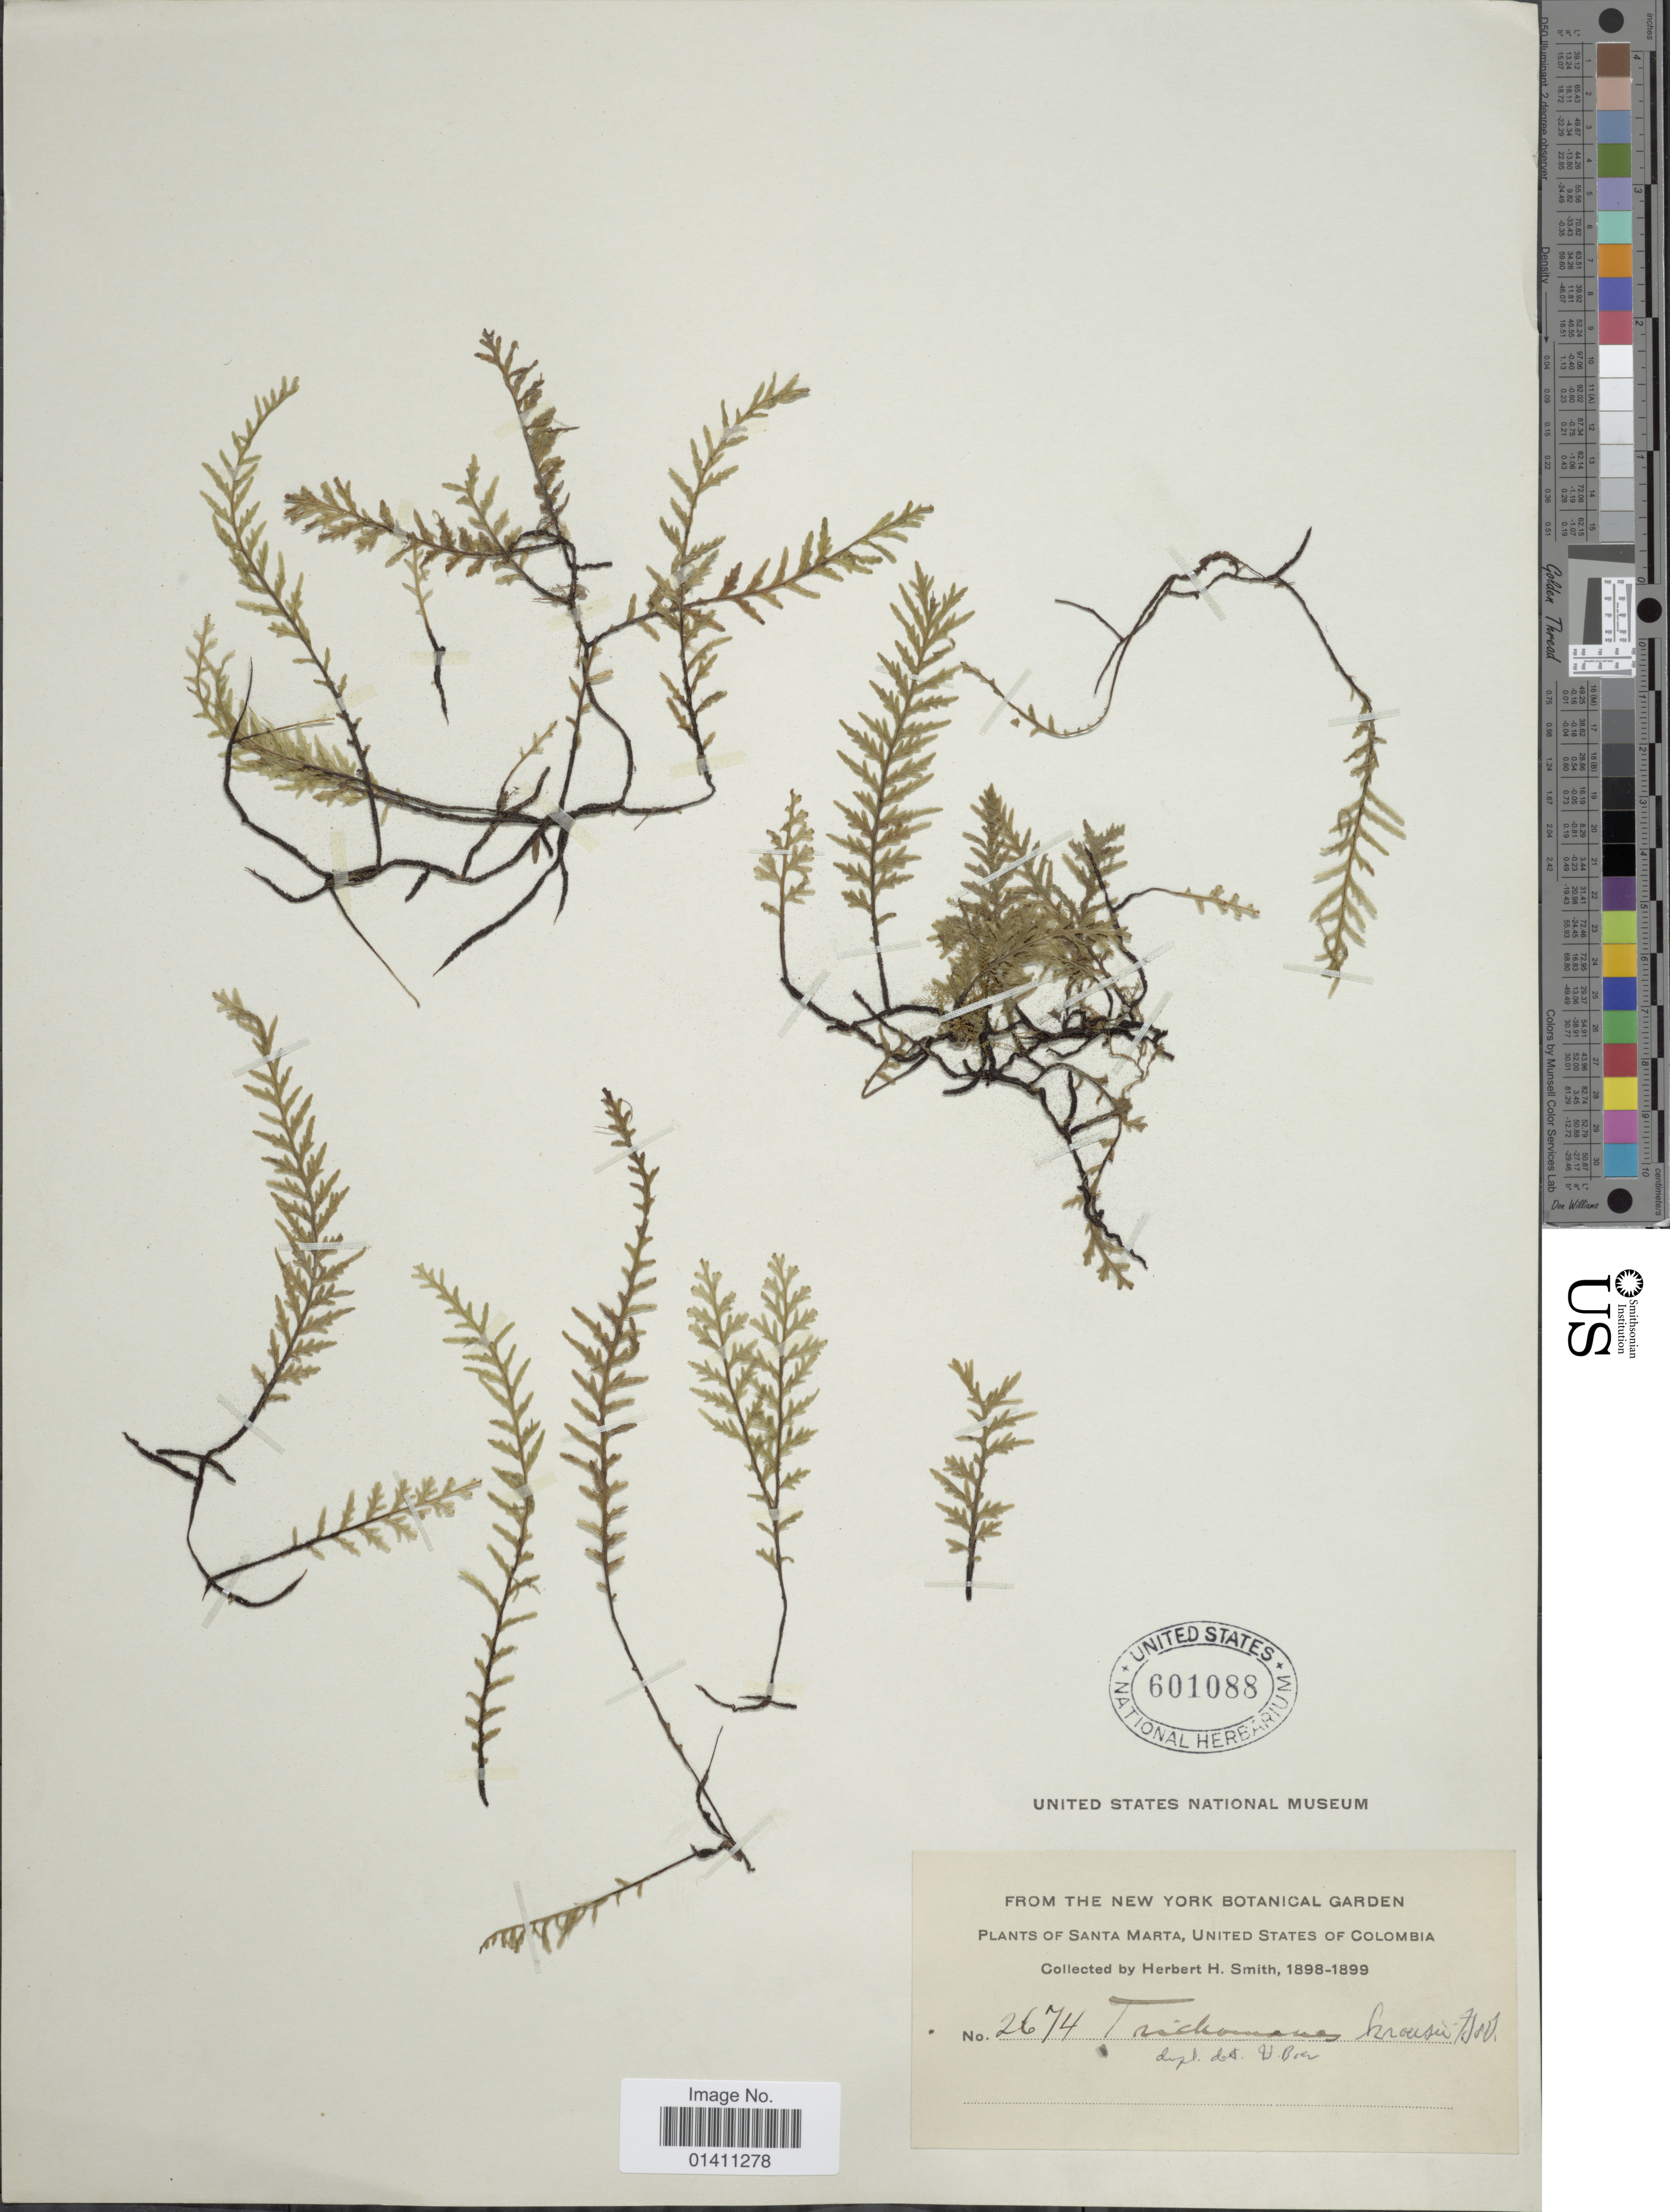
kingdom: Plantae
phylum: Tracheophyta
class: Polypodiopsida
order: Hymenophyllales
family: Hymenophyllaceae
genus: Didymoglossum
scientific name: Didymoglossum kraussii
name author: (Hook. & Grev.) C. Presl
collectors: Herbert H. Smith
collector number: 2674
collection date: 1898/1899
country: Colombia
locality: Santa Marta, United States of Colombia.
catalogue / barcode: US 601088